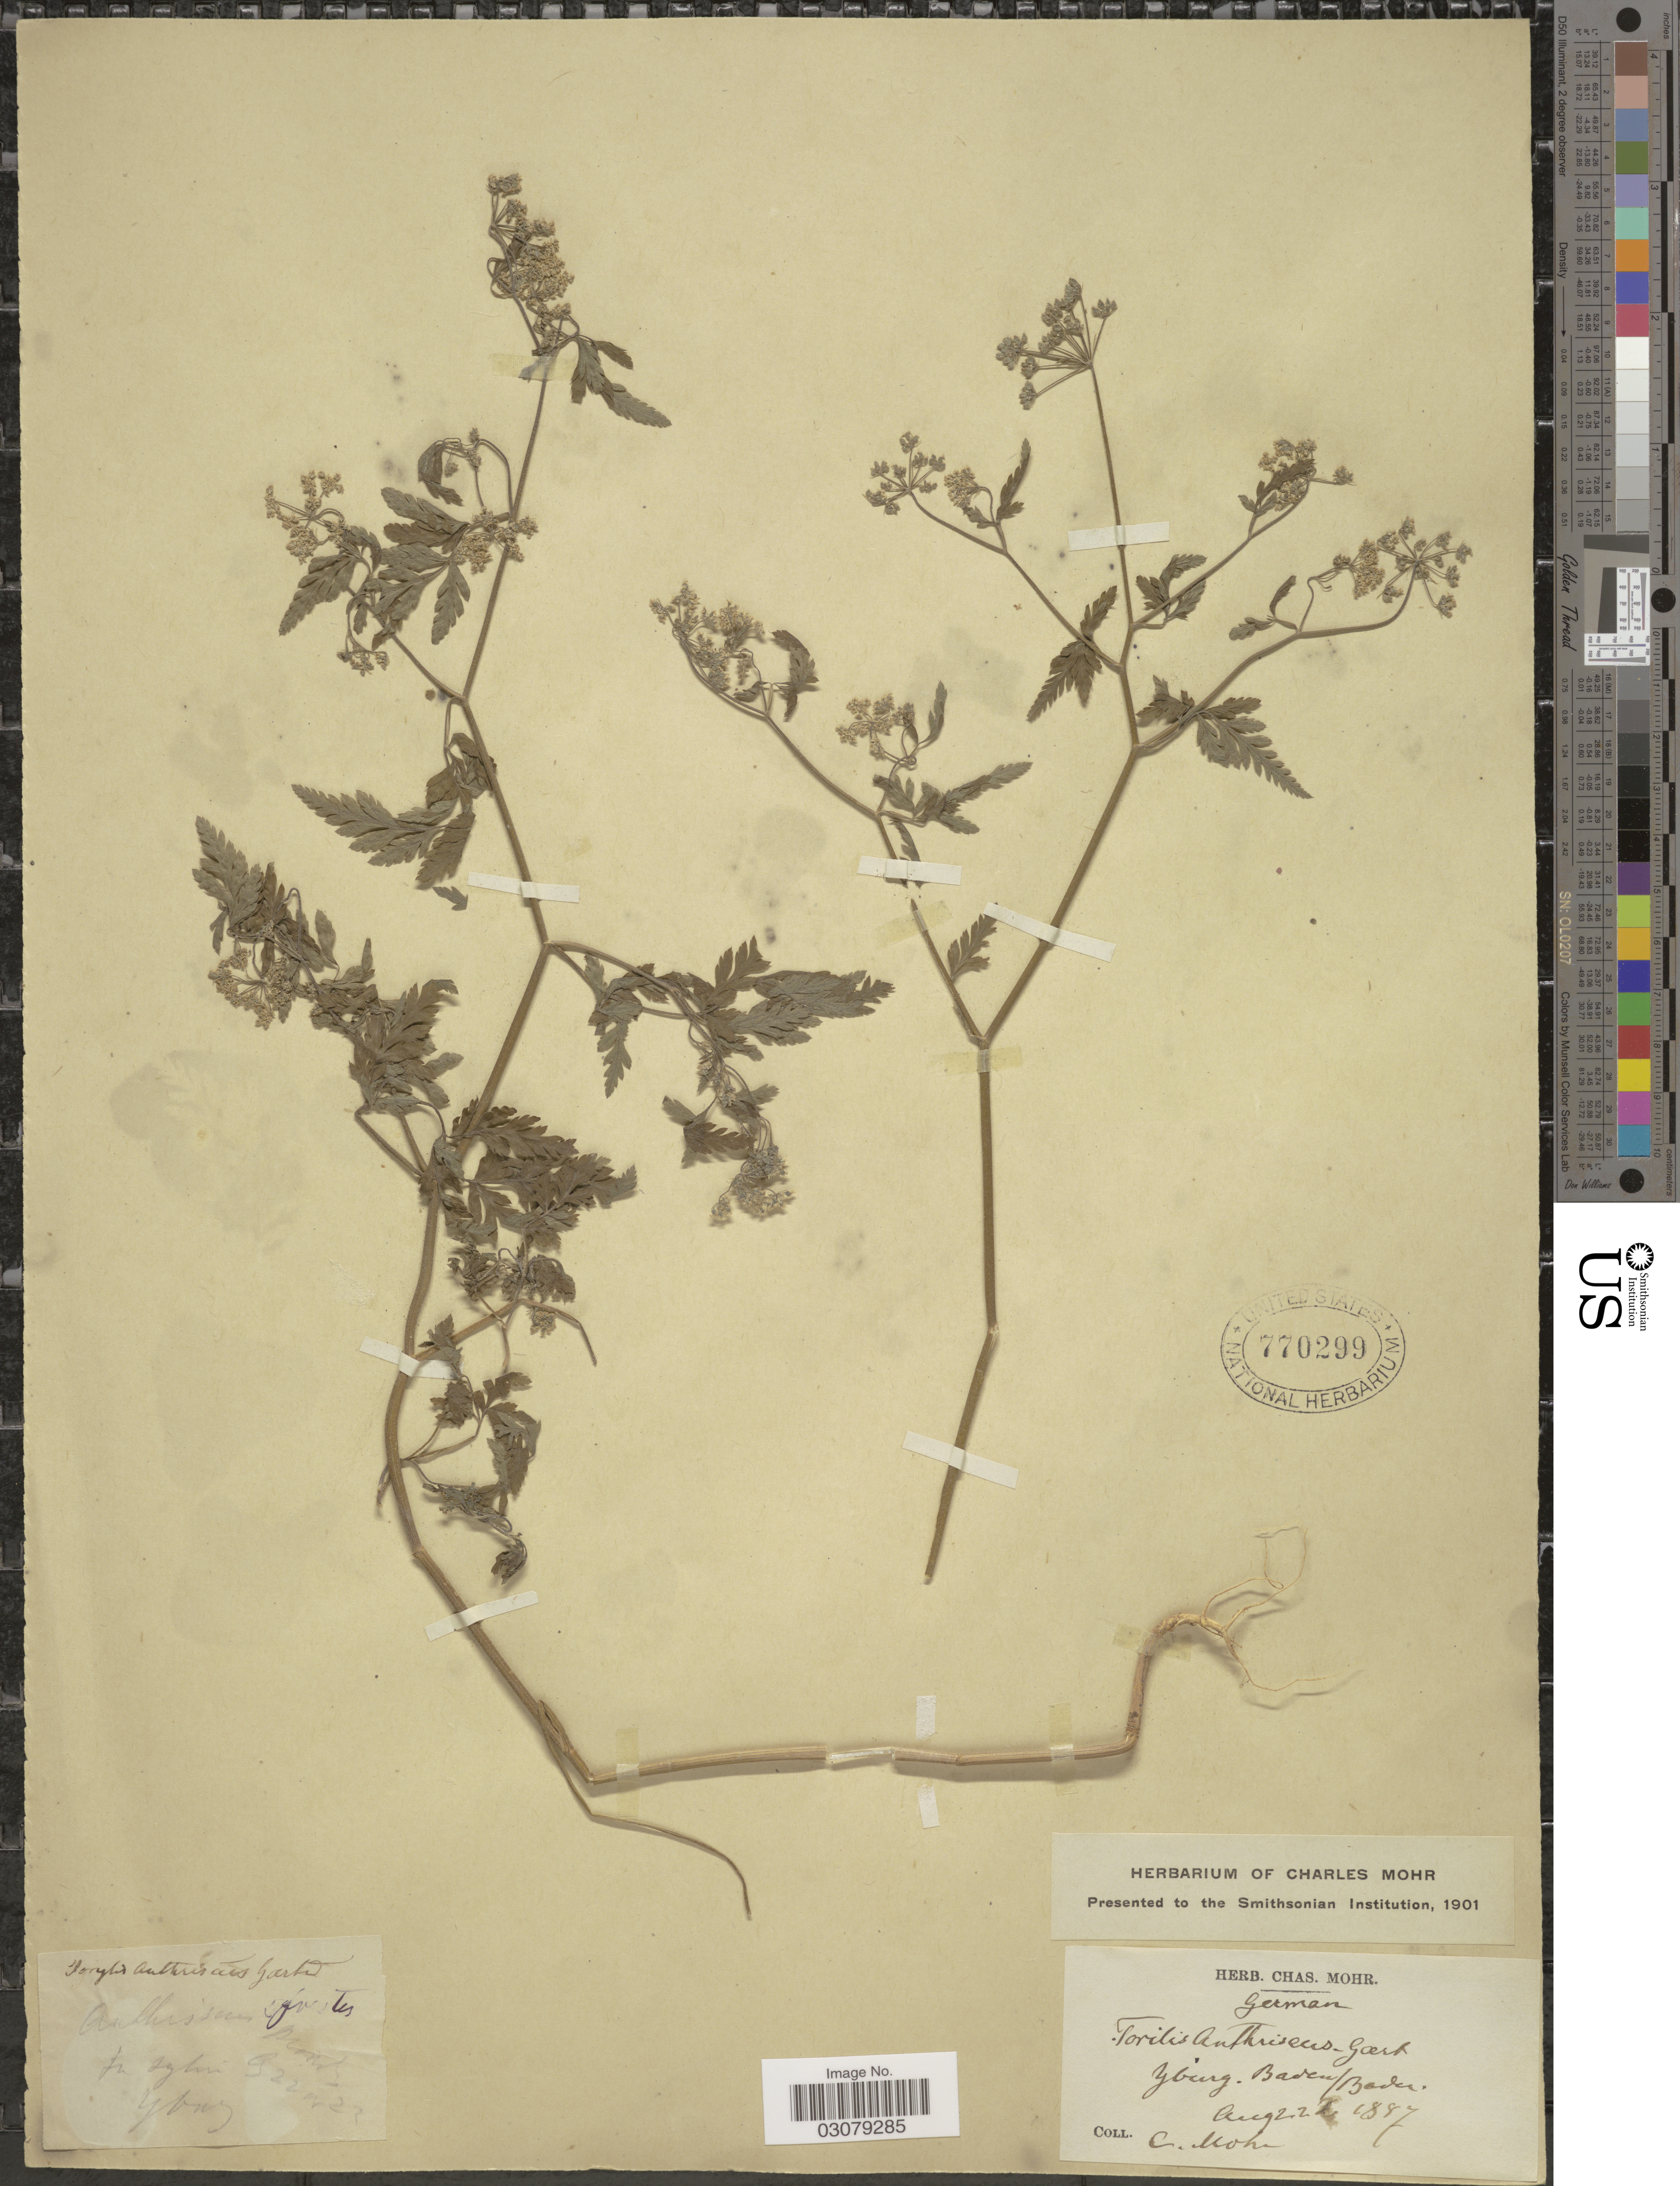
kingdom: Plantae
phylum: Tracheophyta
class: Magnoliopsida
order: Apiales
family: Apiaceae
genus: Torilis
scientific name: Torilis japonica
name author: (Houtt.) DC.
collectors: Mohr, C. T. (herbarium)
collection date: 1887-08-22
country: Germany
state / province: Baden-Württemberg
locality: Yburg. Baden/ Baden. German.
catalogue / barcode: US 770299